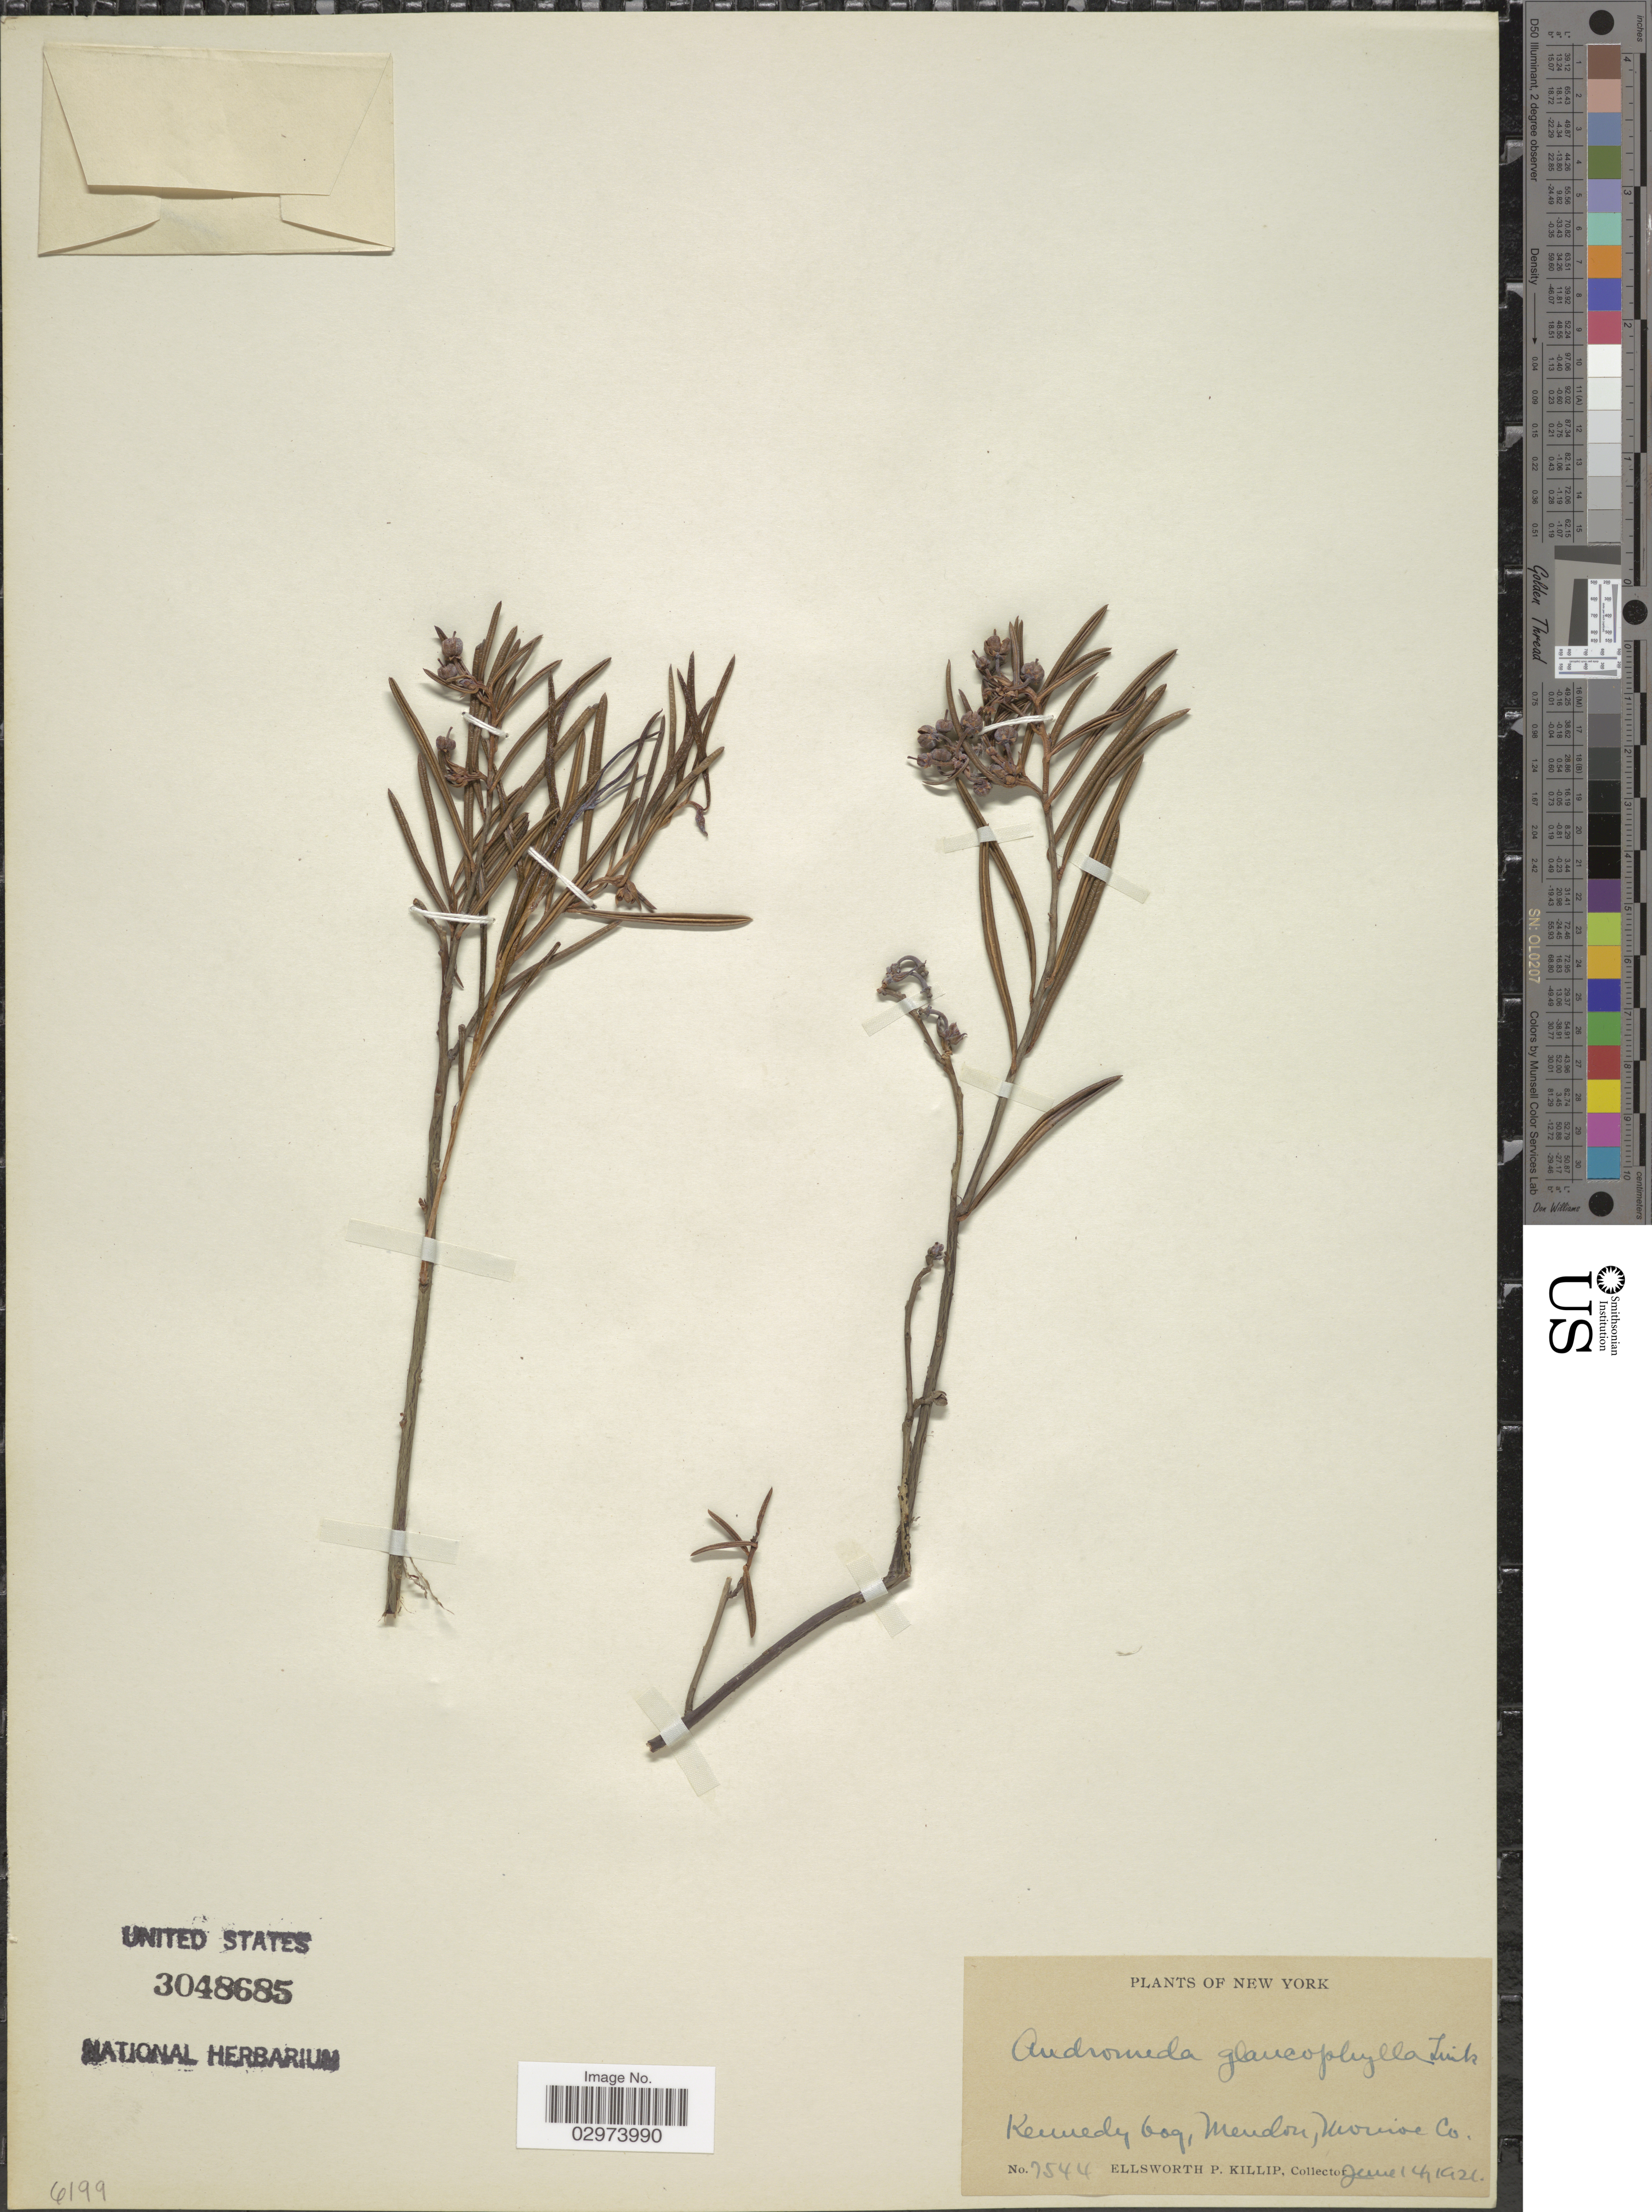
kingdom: Plantae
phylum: Tracheophyta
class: Magnoliopsida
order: Ericales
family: Ericaceae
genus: Andromeda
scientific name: Andromeda polifolia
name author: L.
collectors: E. P. Killip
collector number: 7544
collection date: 1921-06-14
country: United States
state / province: New York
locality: Kennedy bog, Mendon, Monroe Co.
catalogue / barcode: US 3048685